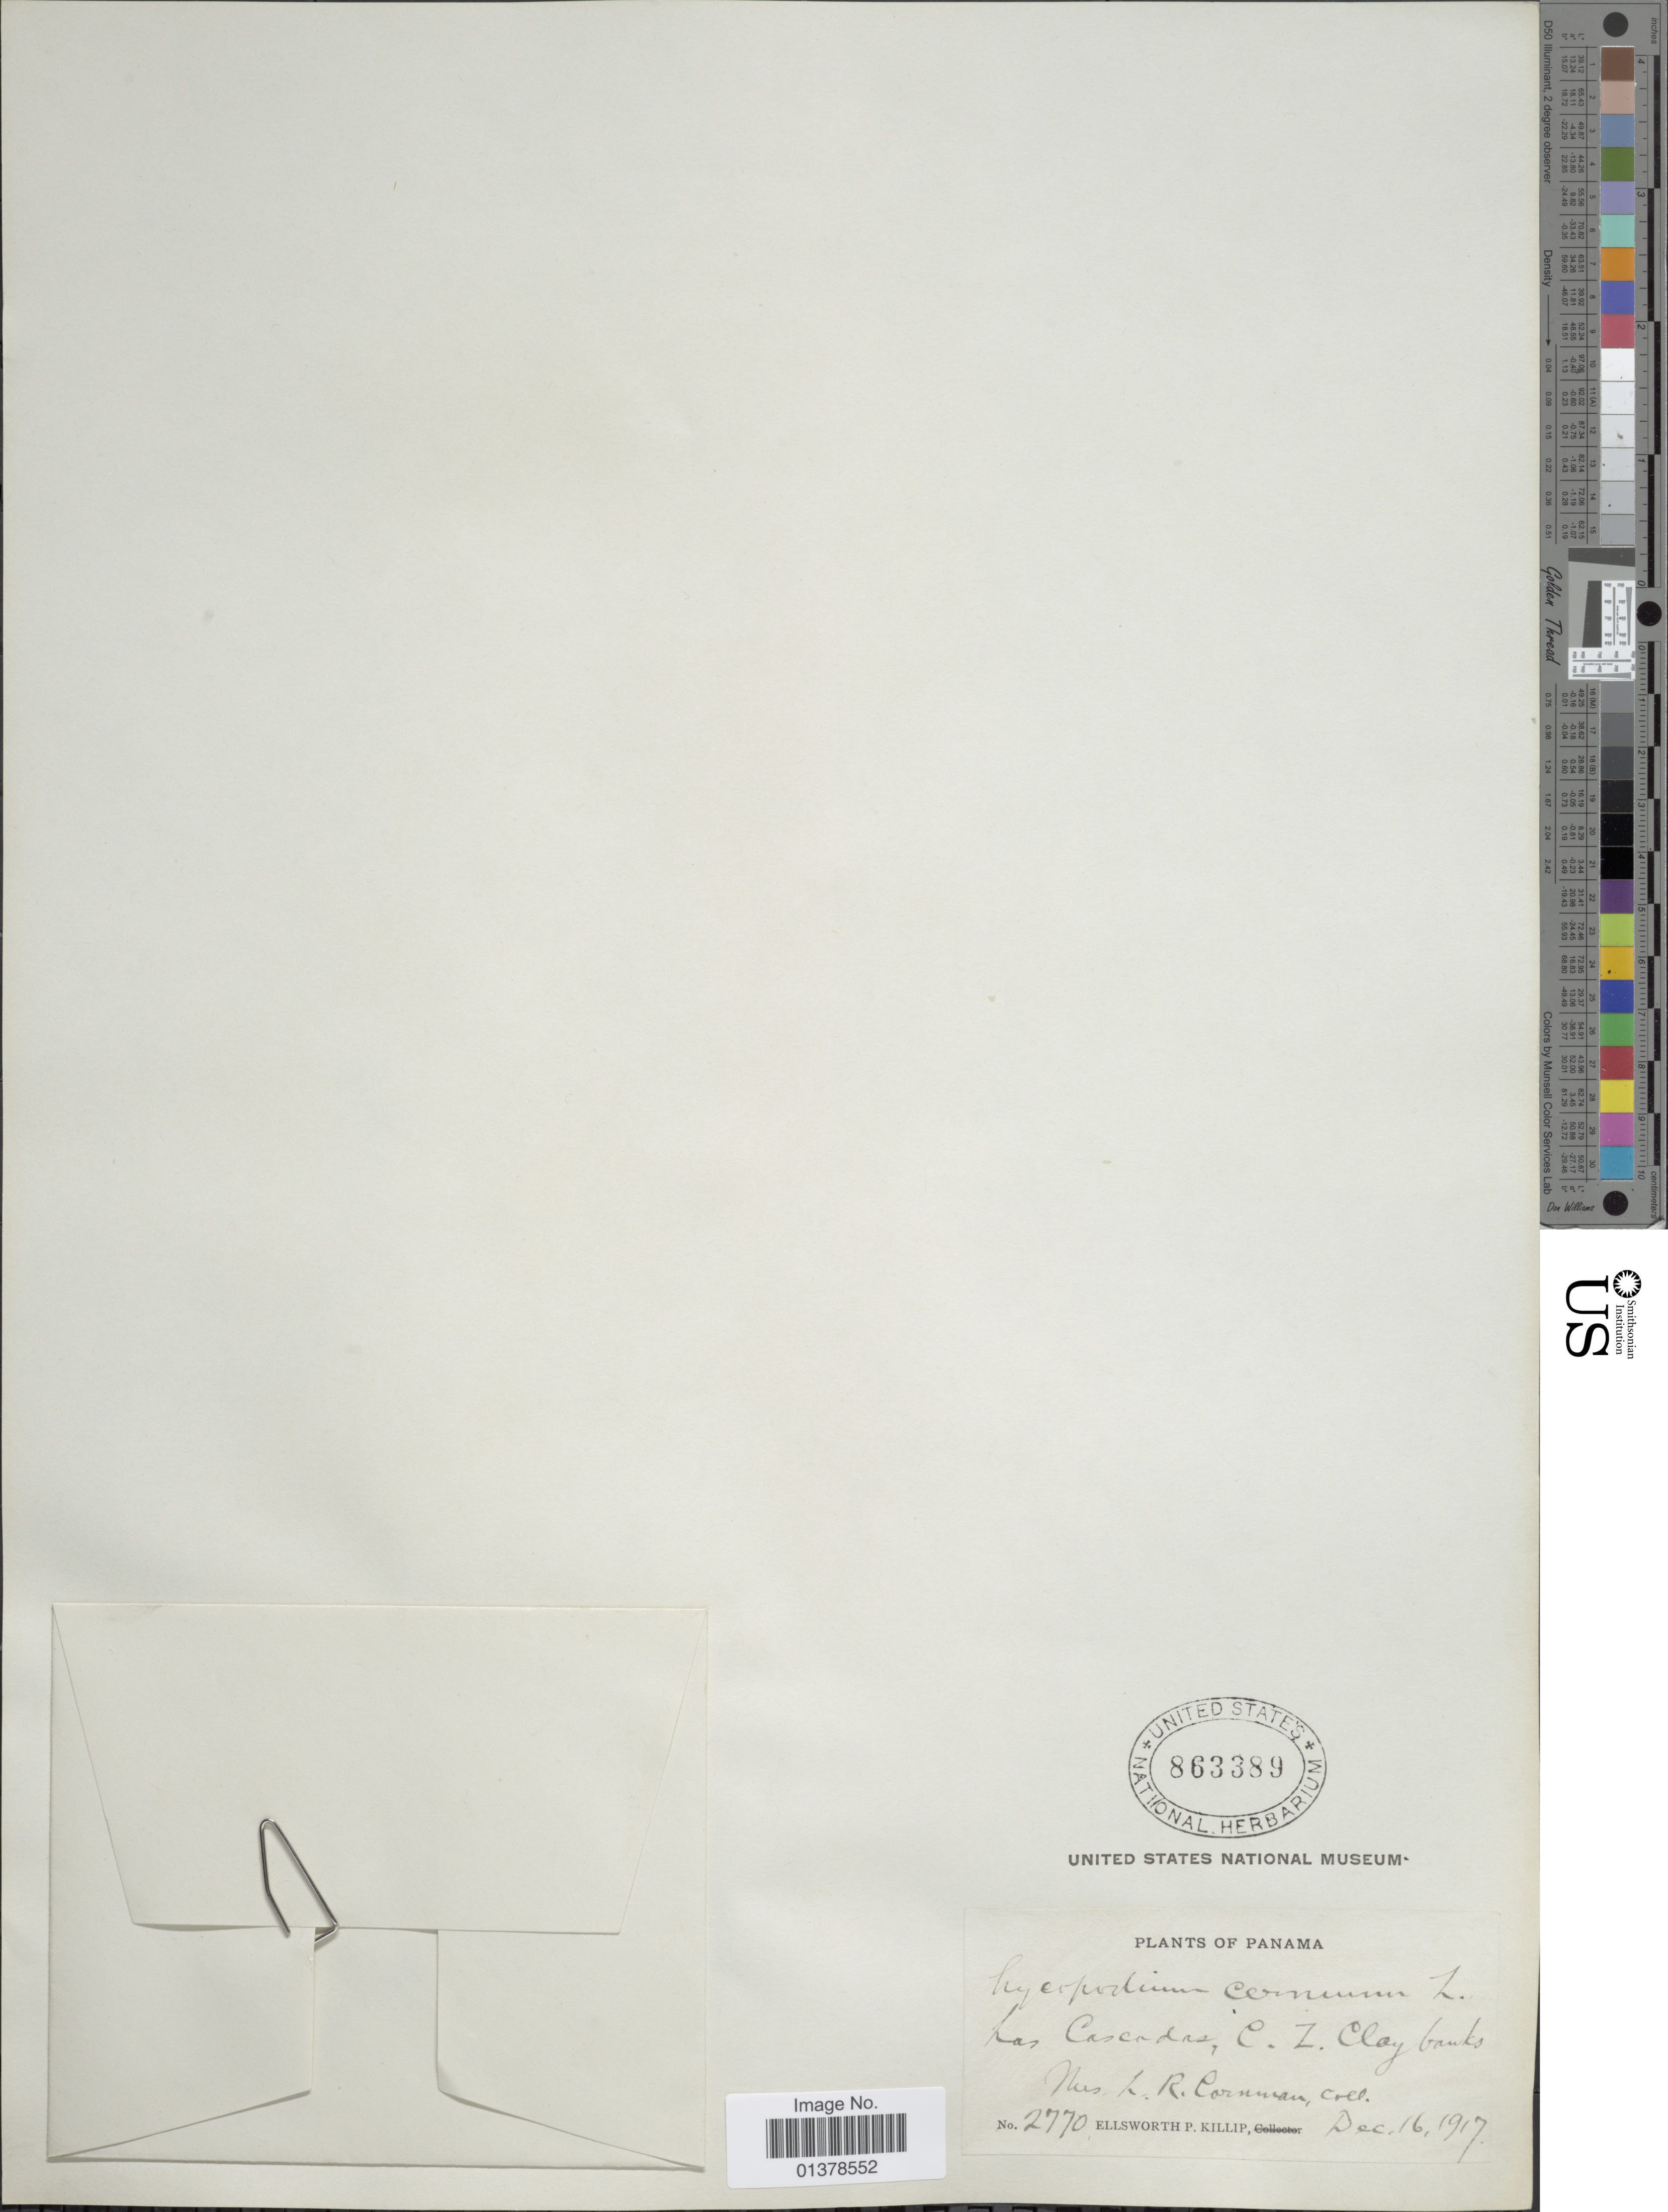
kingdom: Plantae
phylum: Tracheophyta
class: Lycopodiopsida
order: Lycopodiales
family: Lycopodiaceae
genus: Palhinhaea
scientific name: Palhinhaea cernua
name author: (L.) Vasc. & Franco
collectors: L. Cornman & E. P. Killip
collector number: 2770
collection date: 1917-12-16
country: Panama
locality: Las Cascadas, C.Z. lcay banks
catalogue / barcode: US 863389